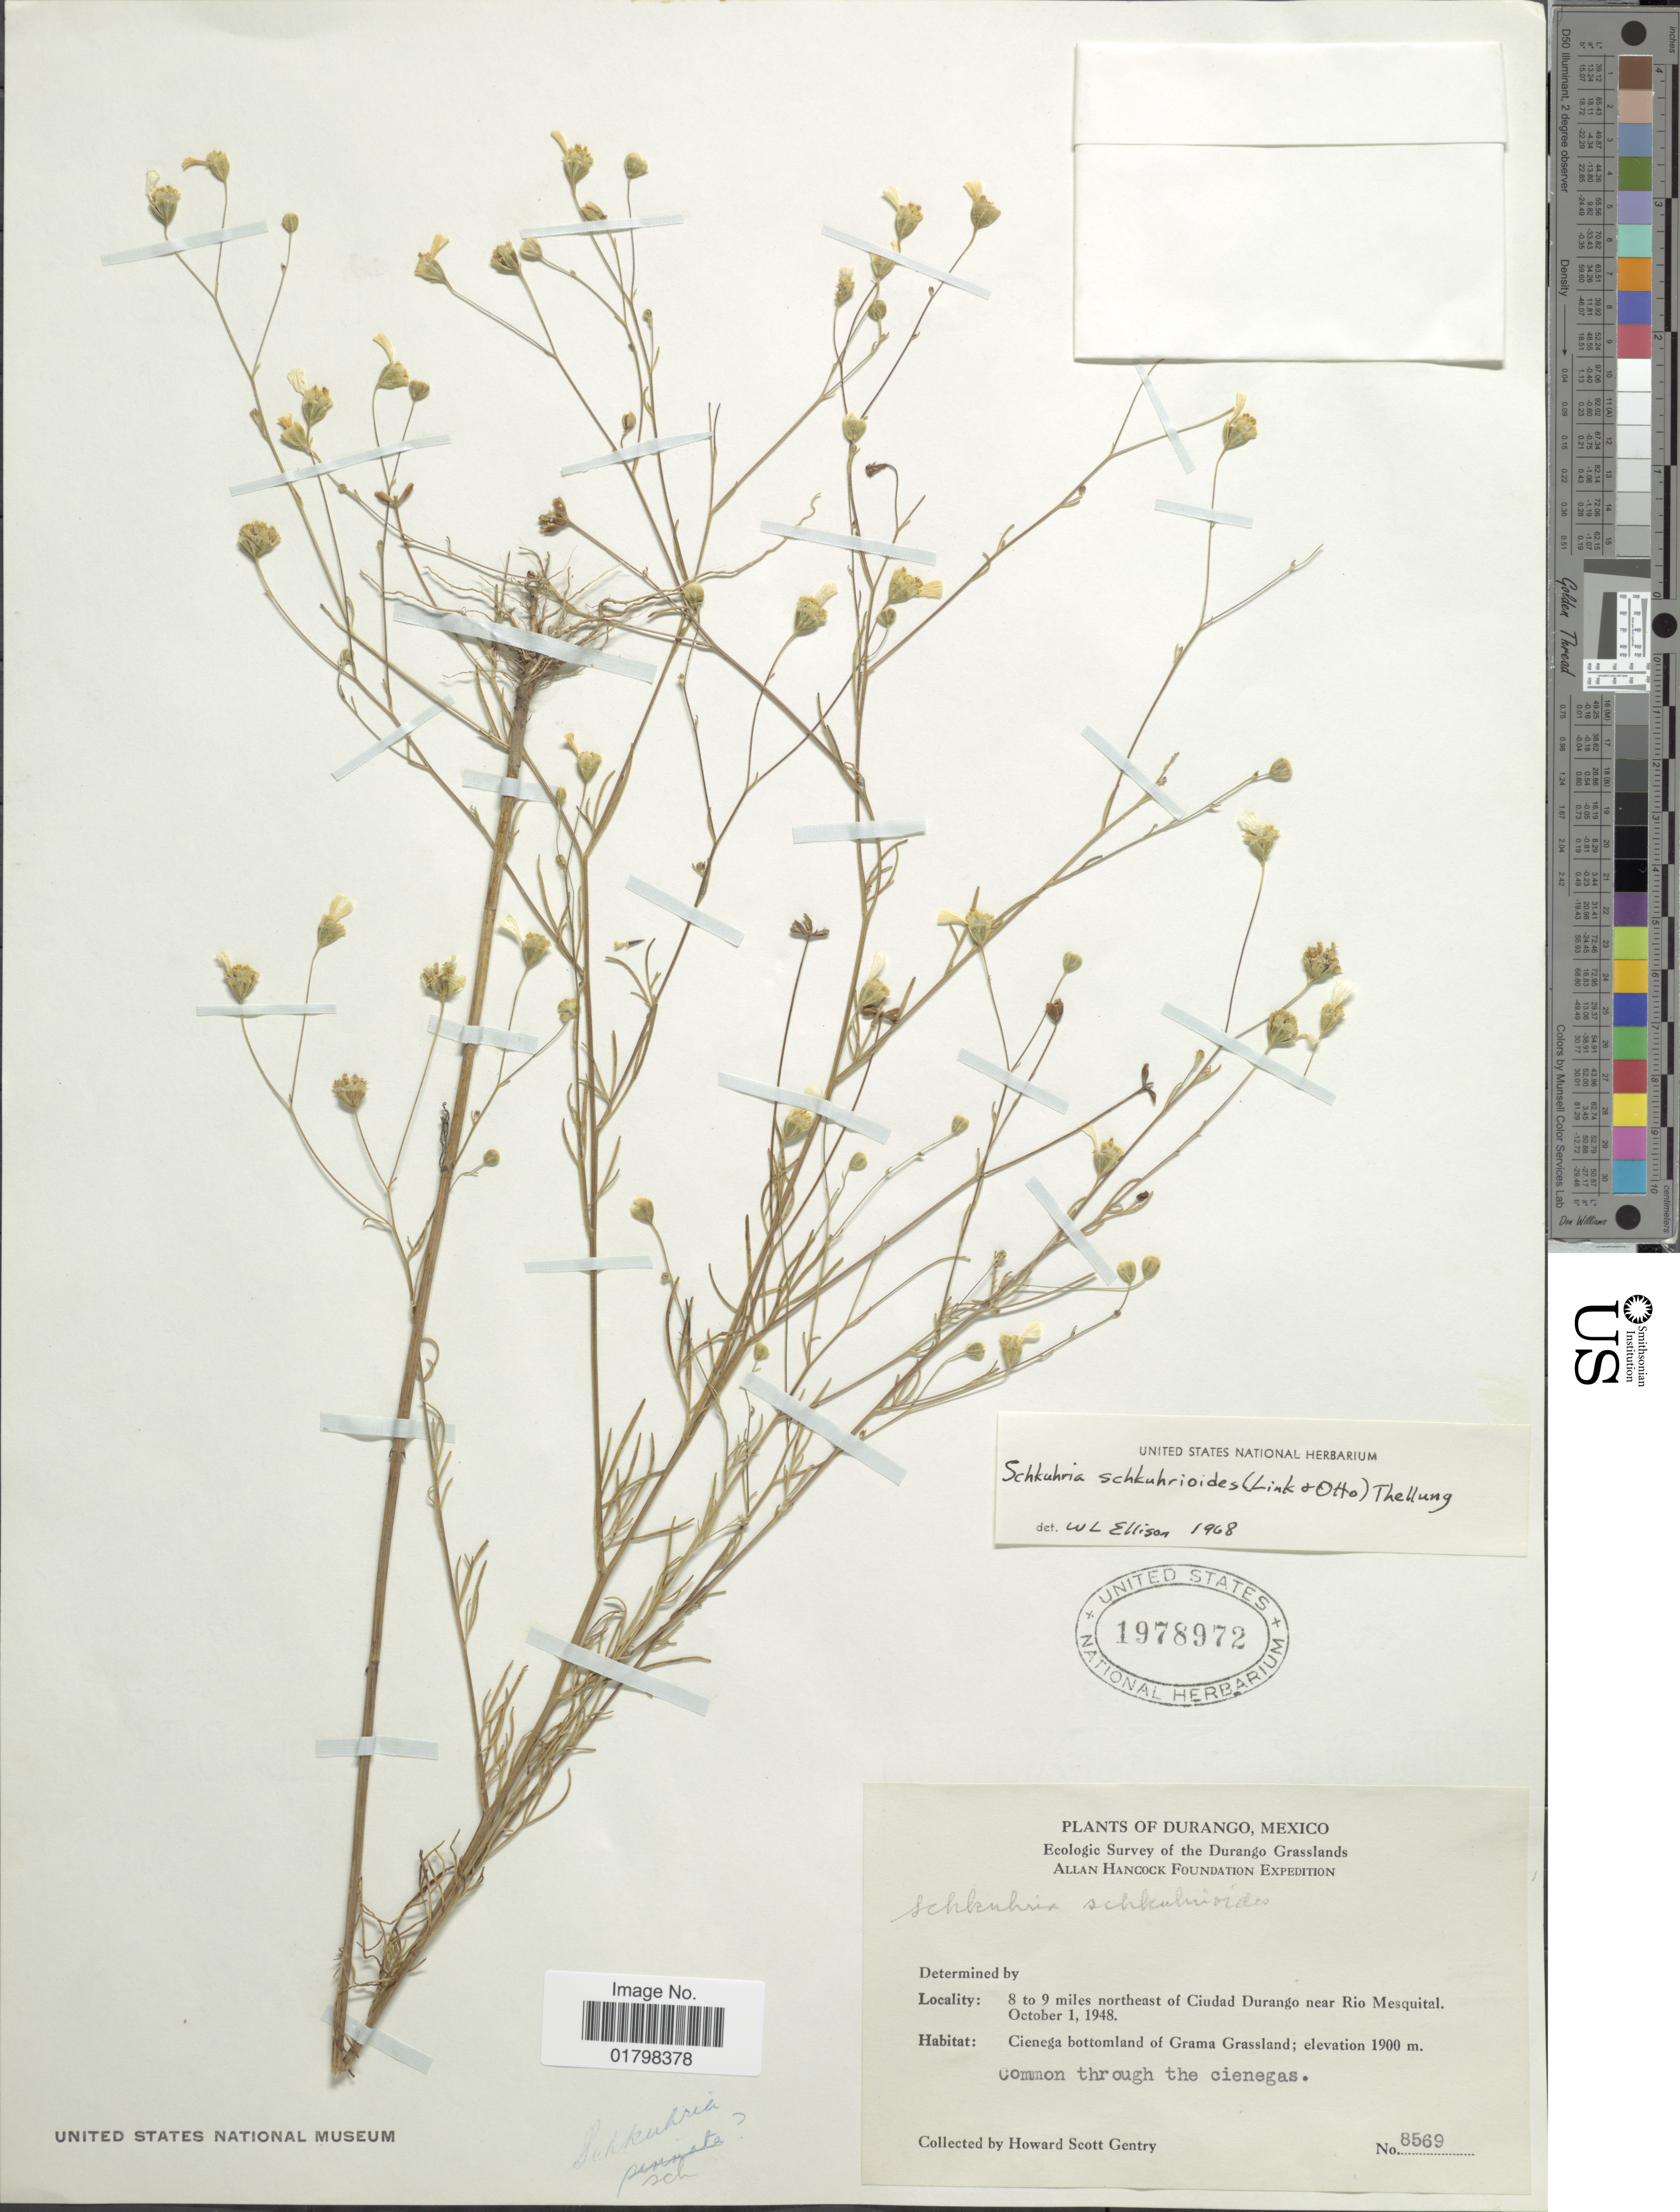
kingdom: Plantae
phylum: Tracheophyta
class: Magnoliopsida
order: Asterales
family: Asteraceae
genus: Schkuhria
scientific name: Schkuhria schkuhrioides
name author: (Link & Otto) Thell.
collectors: H. S. Gentry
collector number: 8569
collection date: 1948-10-01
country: Mexico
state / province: Durango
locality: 8 to 9 miles northeast of Ciudad Durango near Rio Mesquital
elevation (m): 1900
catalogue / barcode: US 1978972